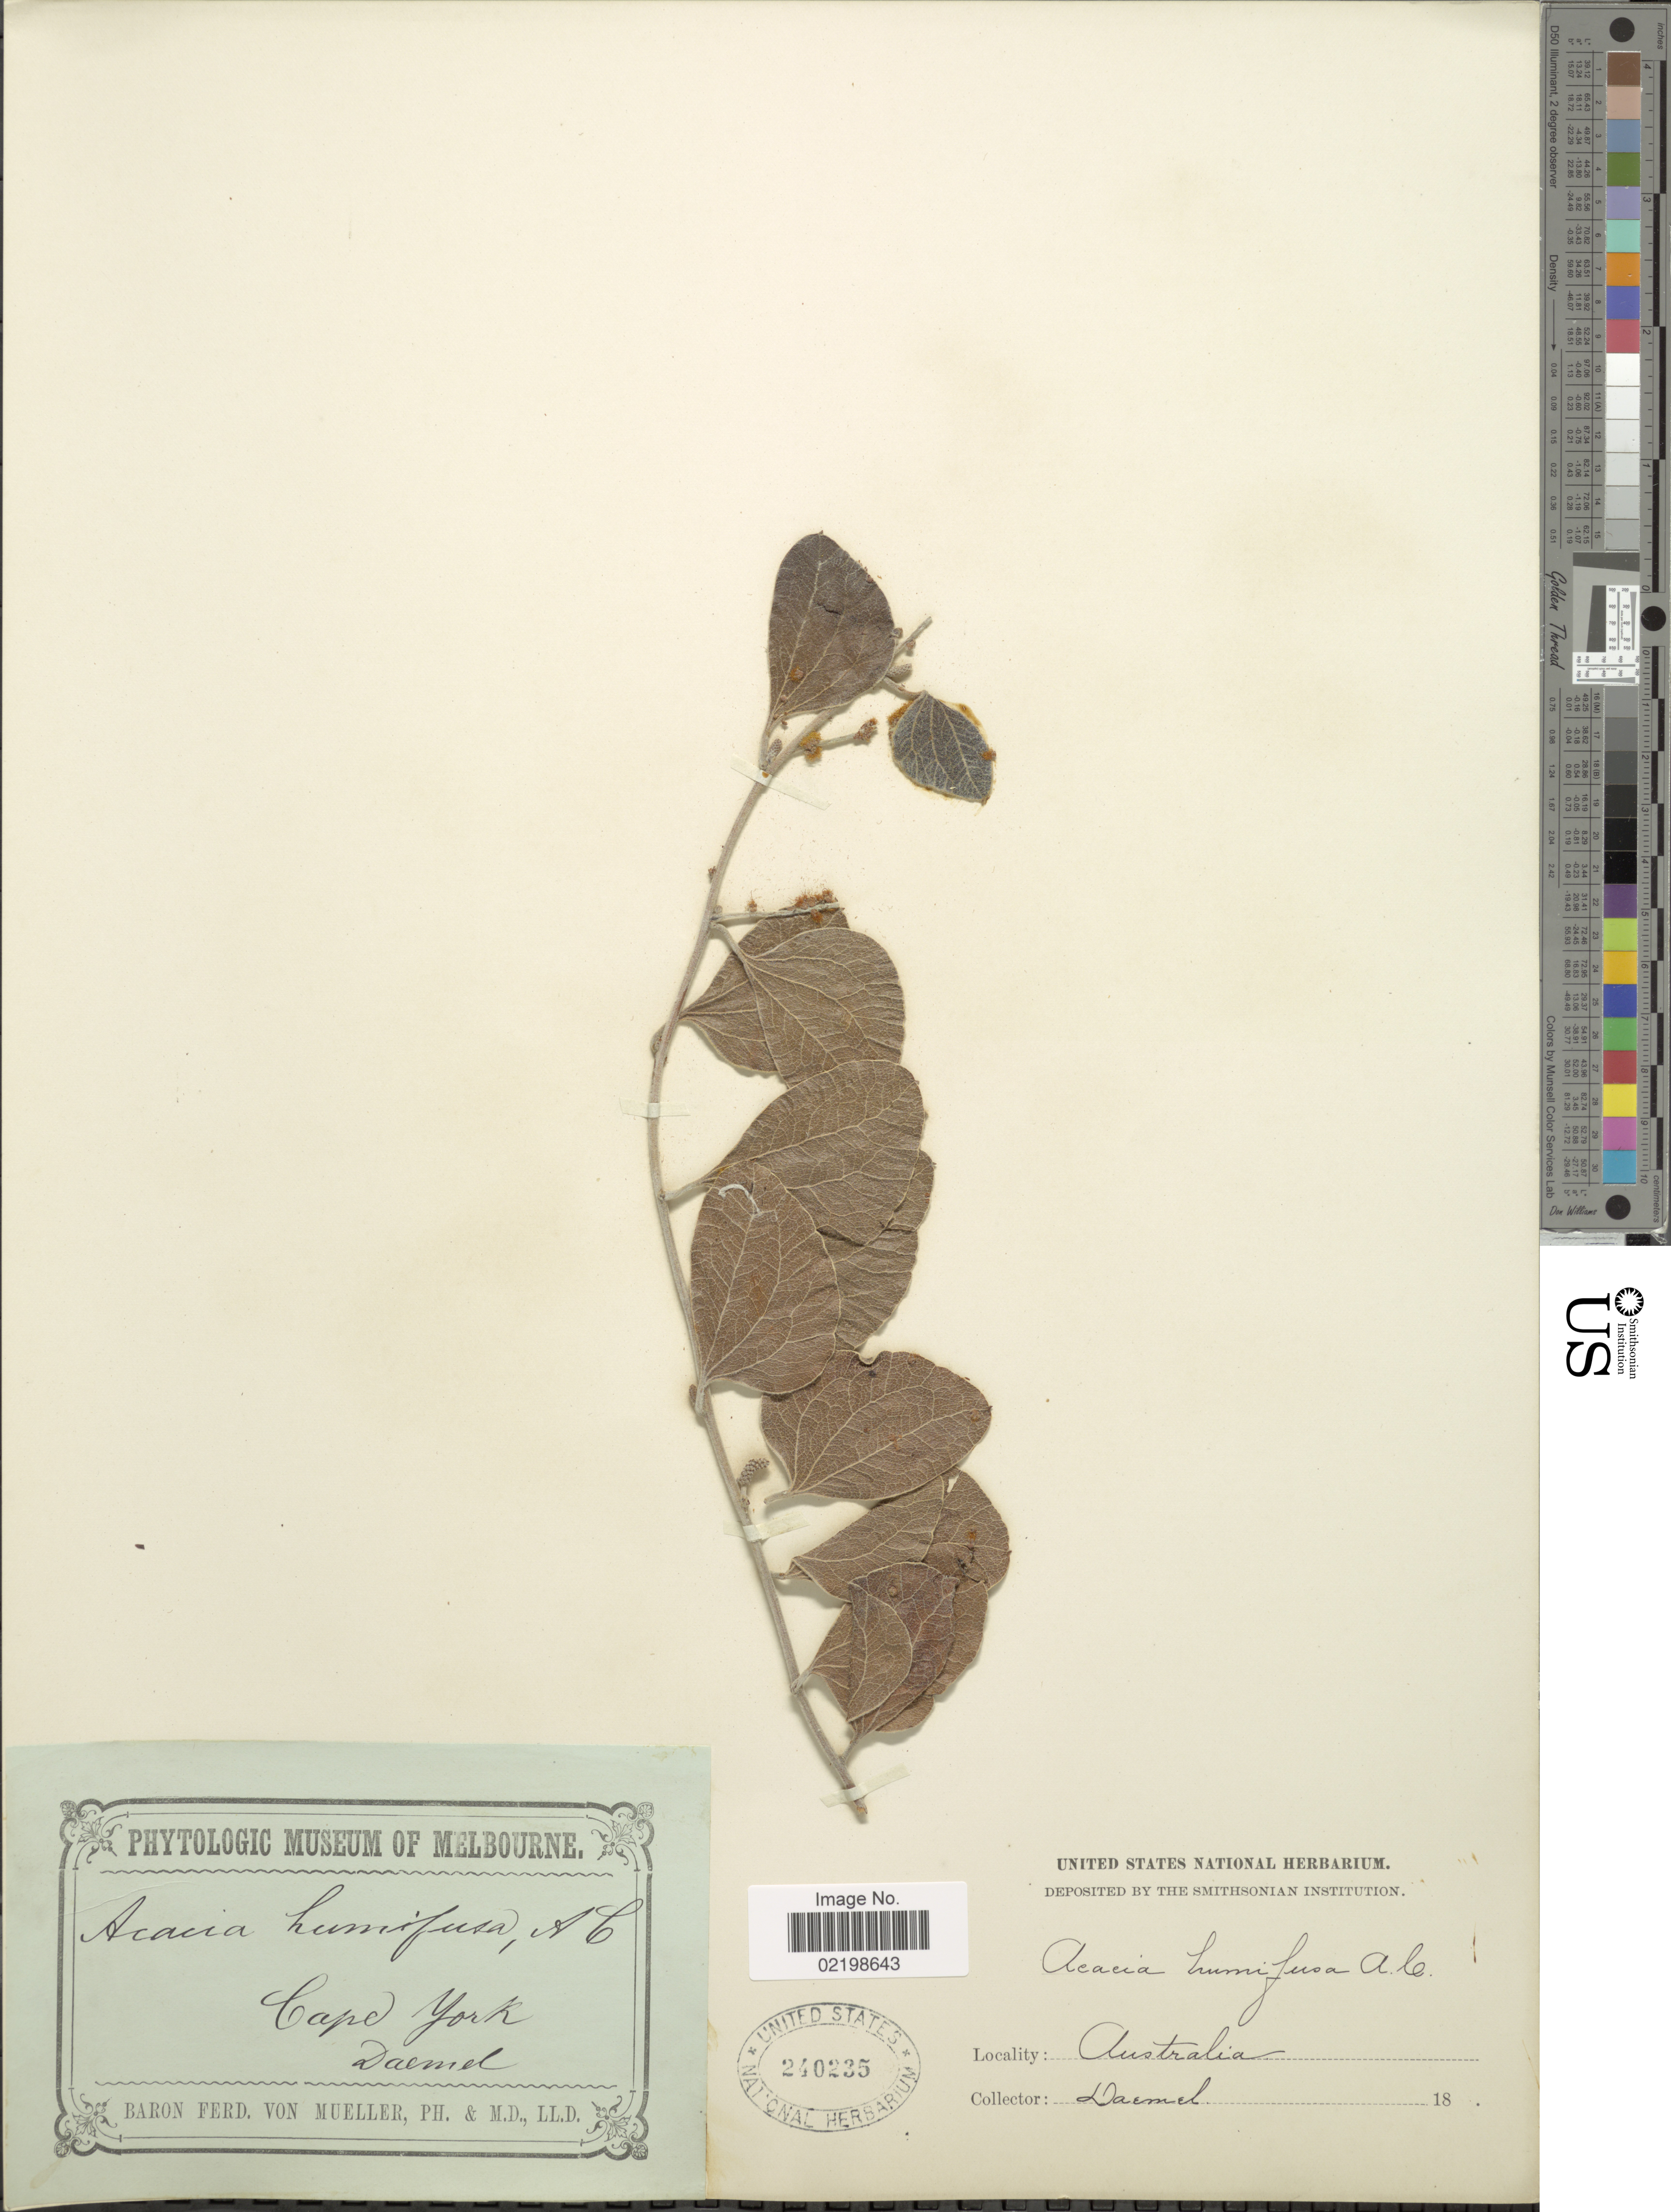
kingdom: Plantae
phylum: Tracheophyta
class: Magnoliopsida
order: Fabales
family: Fabaceae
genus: Acacia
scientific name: Acacia humifusa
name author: Benth.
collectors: Daemel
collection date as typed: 18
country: Australia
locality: Cape York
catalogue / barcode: US 240235